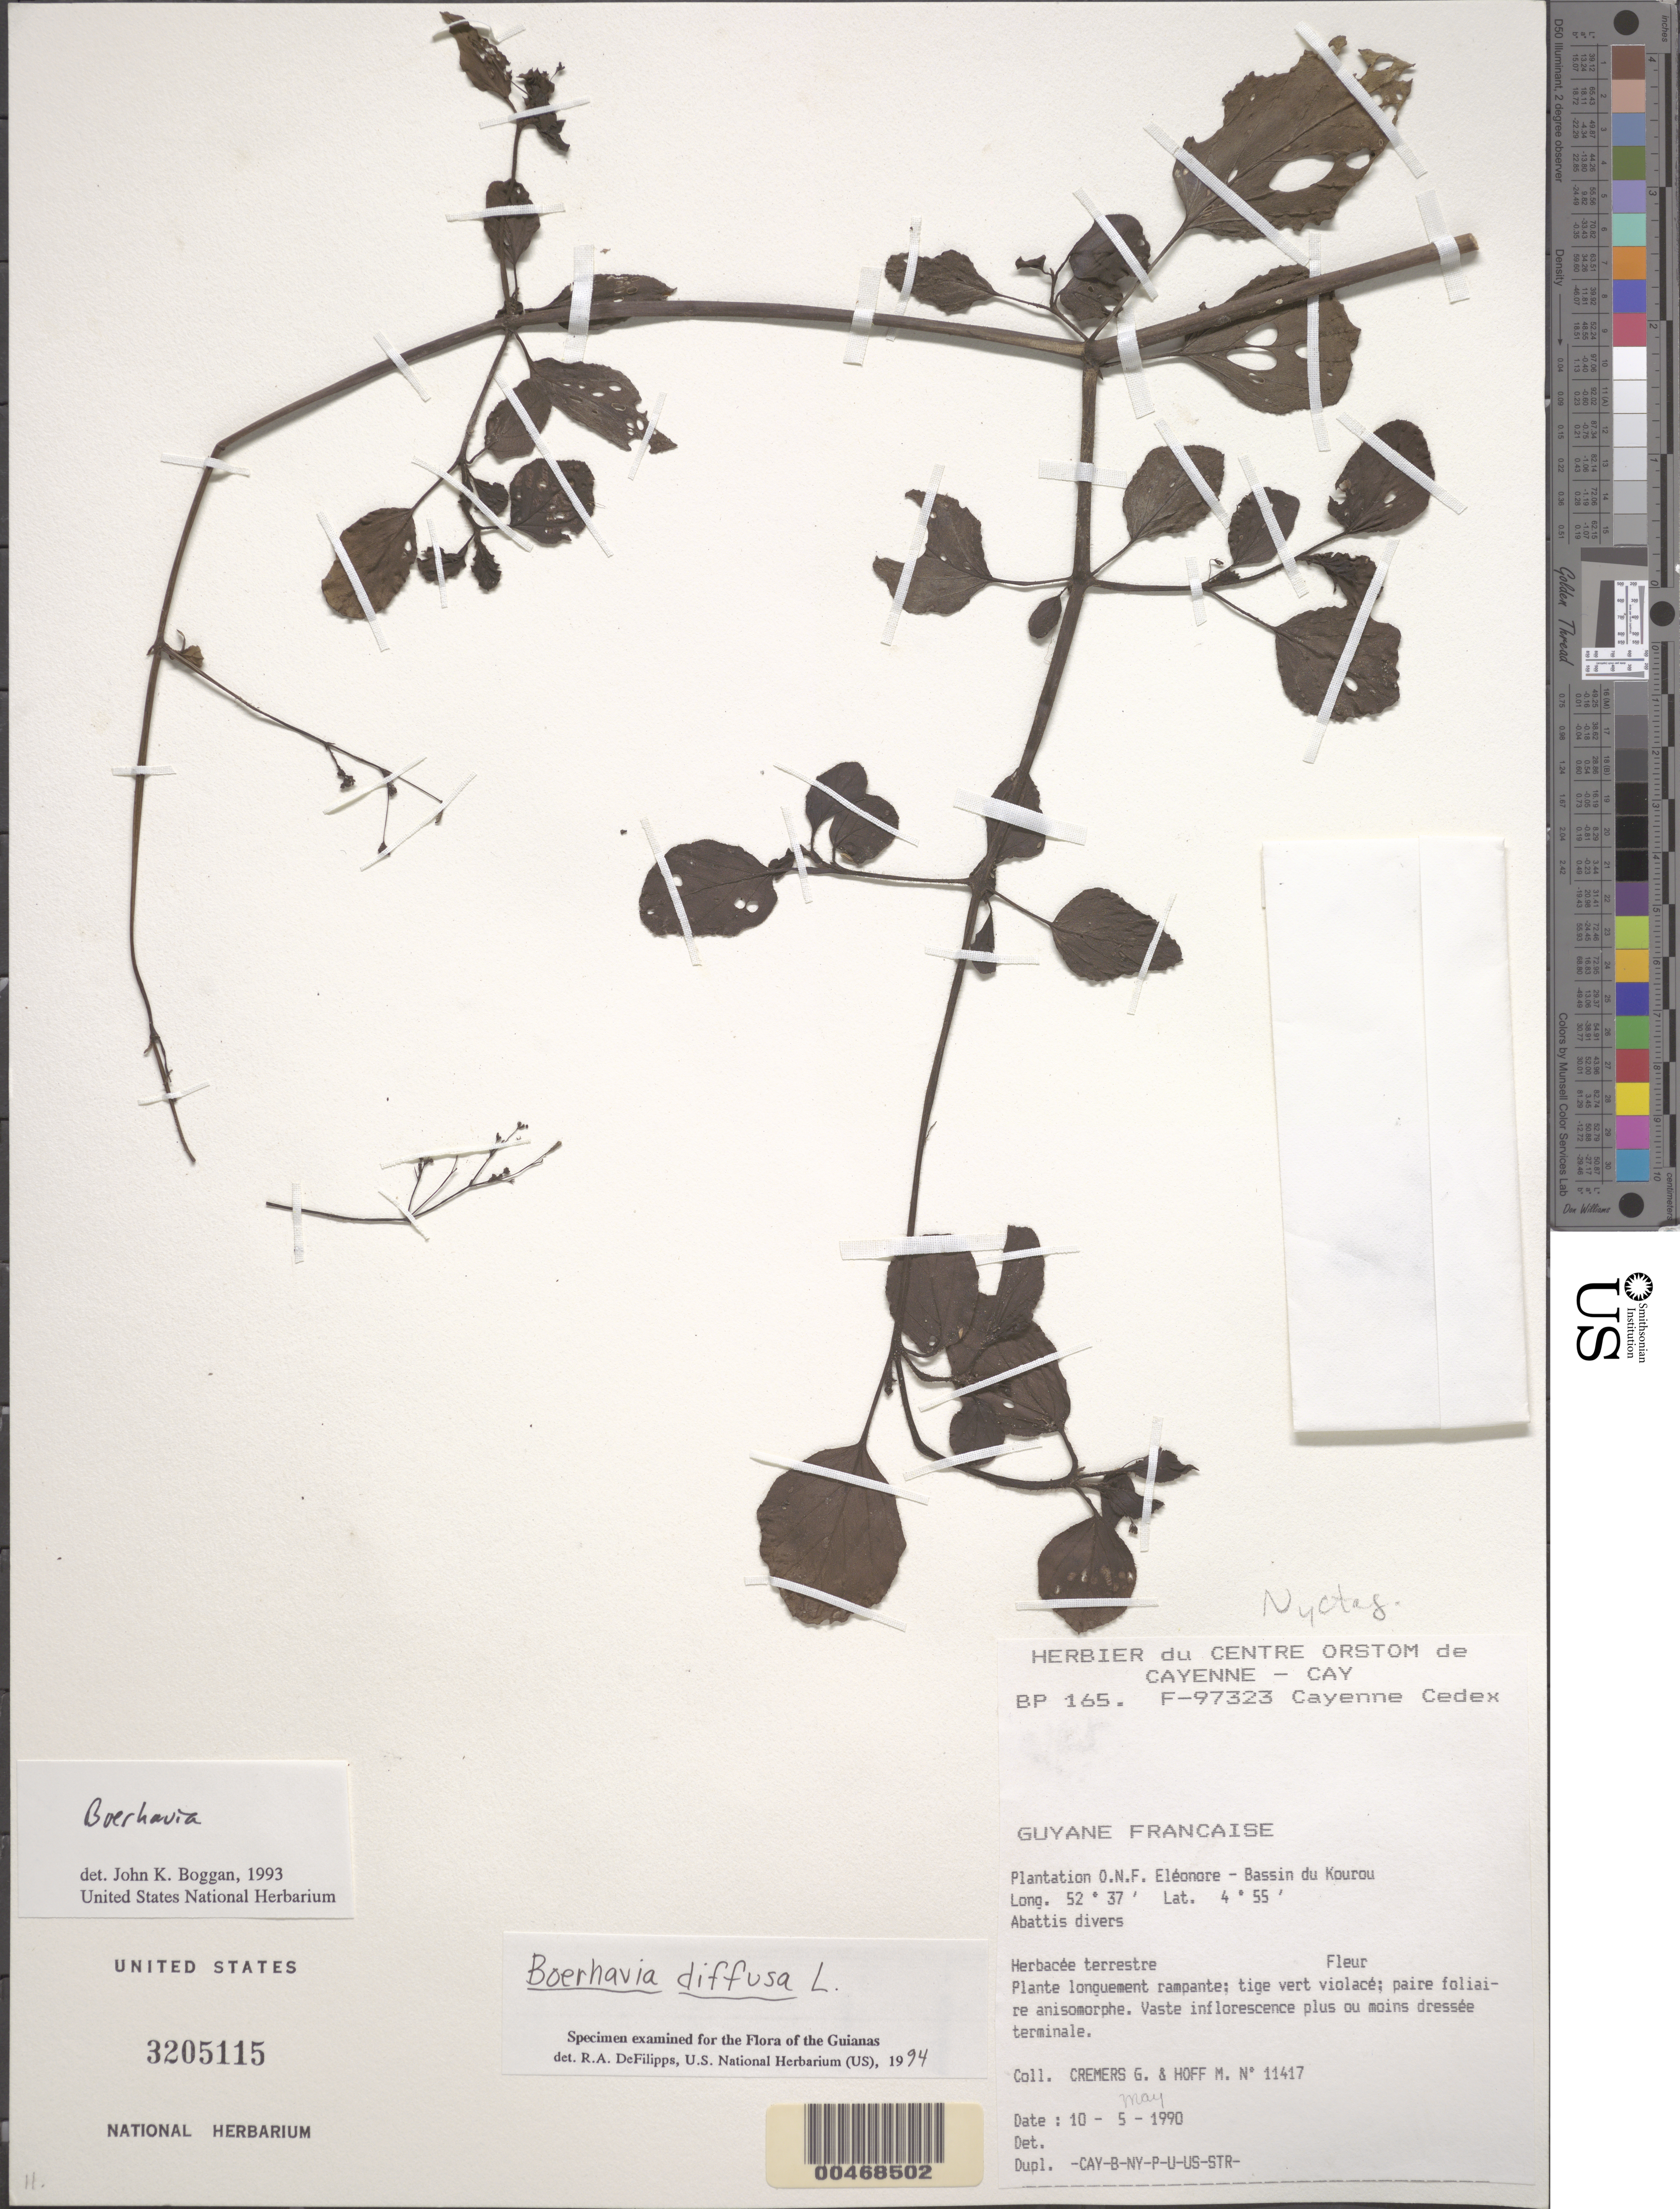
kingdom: Plantae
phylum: Tracheophyta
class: Magnoliopsida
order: Caryophyllales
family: Nyctaginaceae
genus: Boerhavia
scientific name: Boerhavia diffusa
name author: L.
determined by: DeFilipps, R. A.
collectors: G. Cremers & M. Hoff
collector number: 11417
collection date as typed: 10 May 1990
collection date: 1990-05-10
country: French Guiana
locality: Kourou Basin, Plantation O.N.F. Eléonore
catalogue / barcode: US 3205115